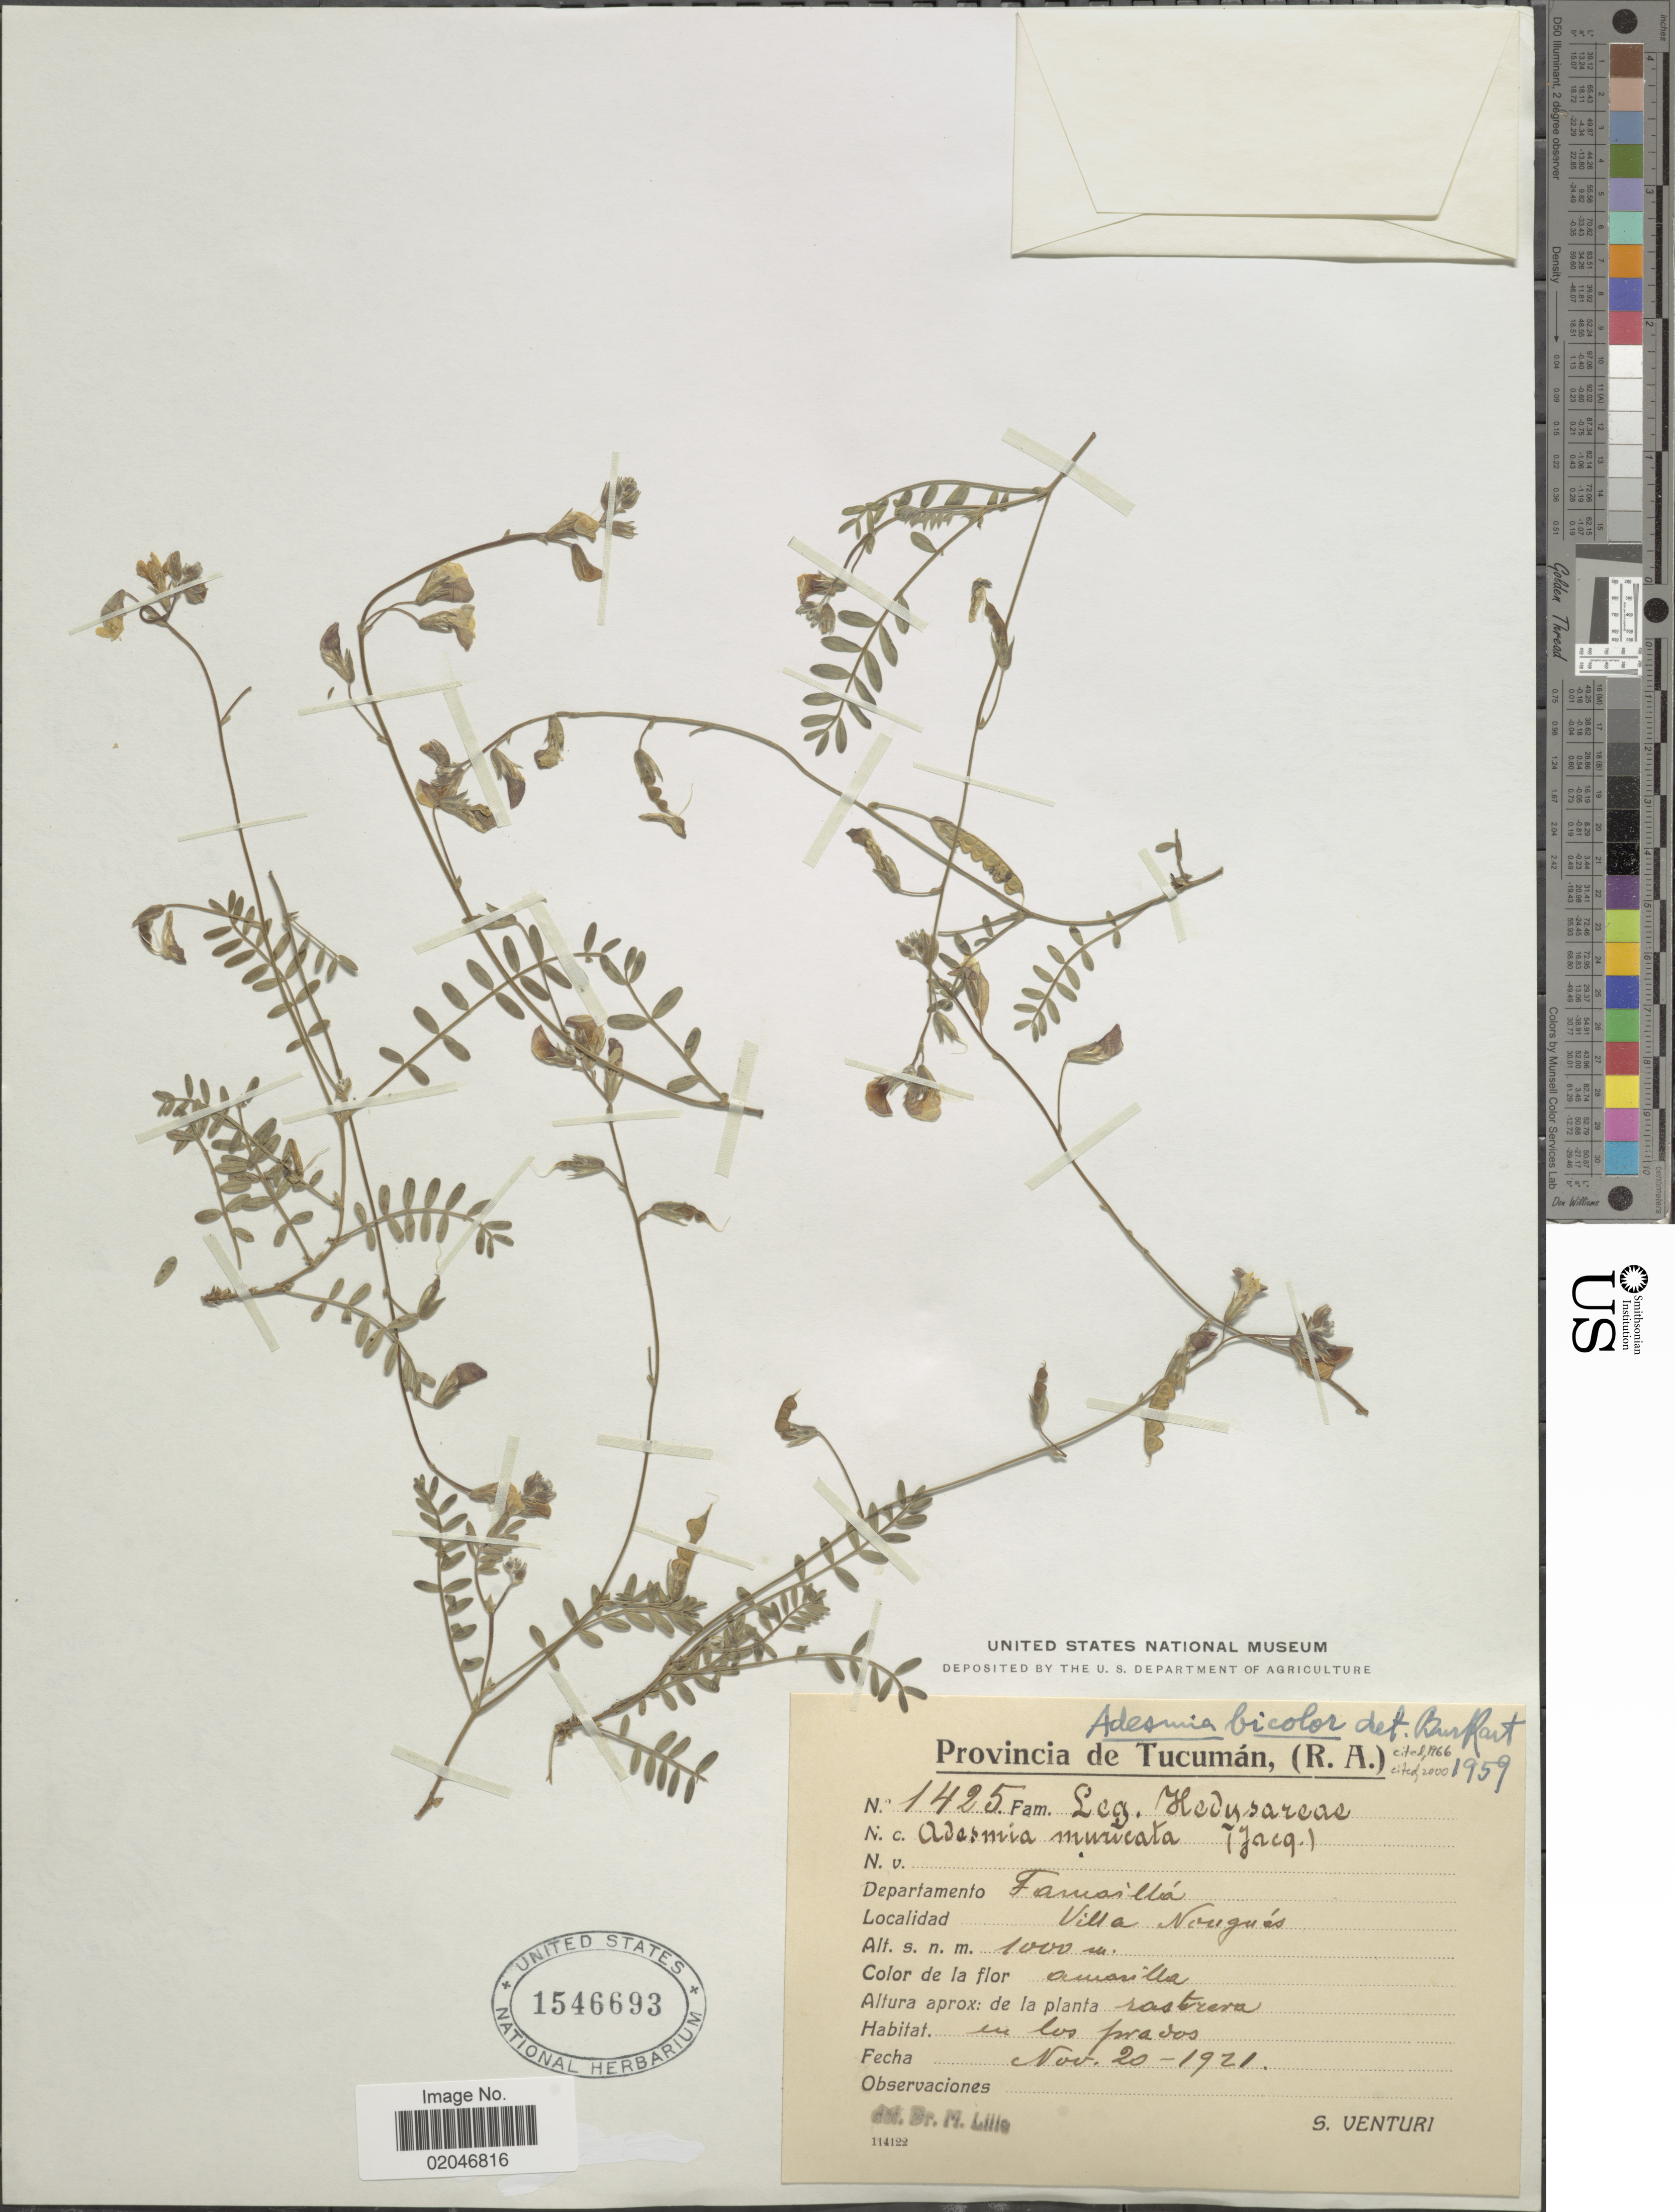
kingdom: Plantae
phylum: Tracheophyta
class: Magnoliopsida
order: Fabales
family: Fabaceae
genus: Adesmia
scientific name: Adesmia bicolor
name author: (Poir.) DC.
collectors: S. Venturi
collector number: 1425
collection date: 1921-11-20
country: Argentina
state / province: Tucuman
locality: Departamento Famailla, Villa Nougues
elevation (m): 1000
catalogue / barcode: US 1546693